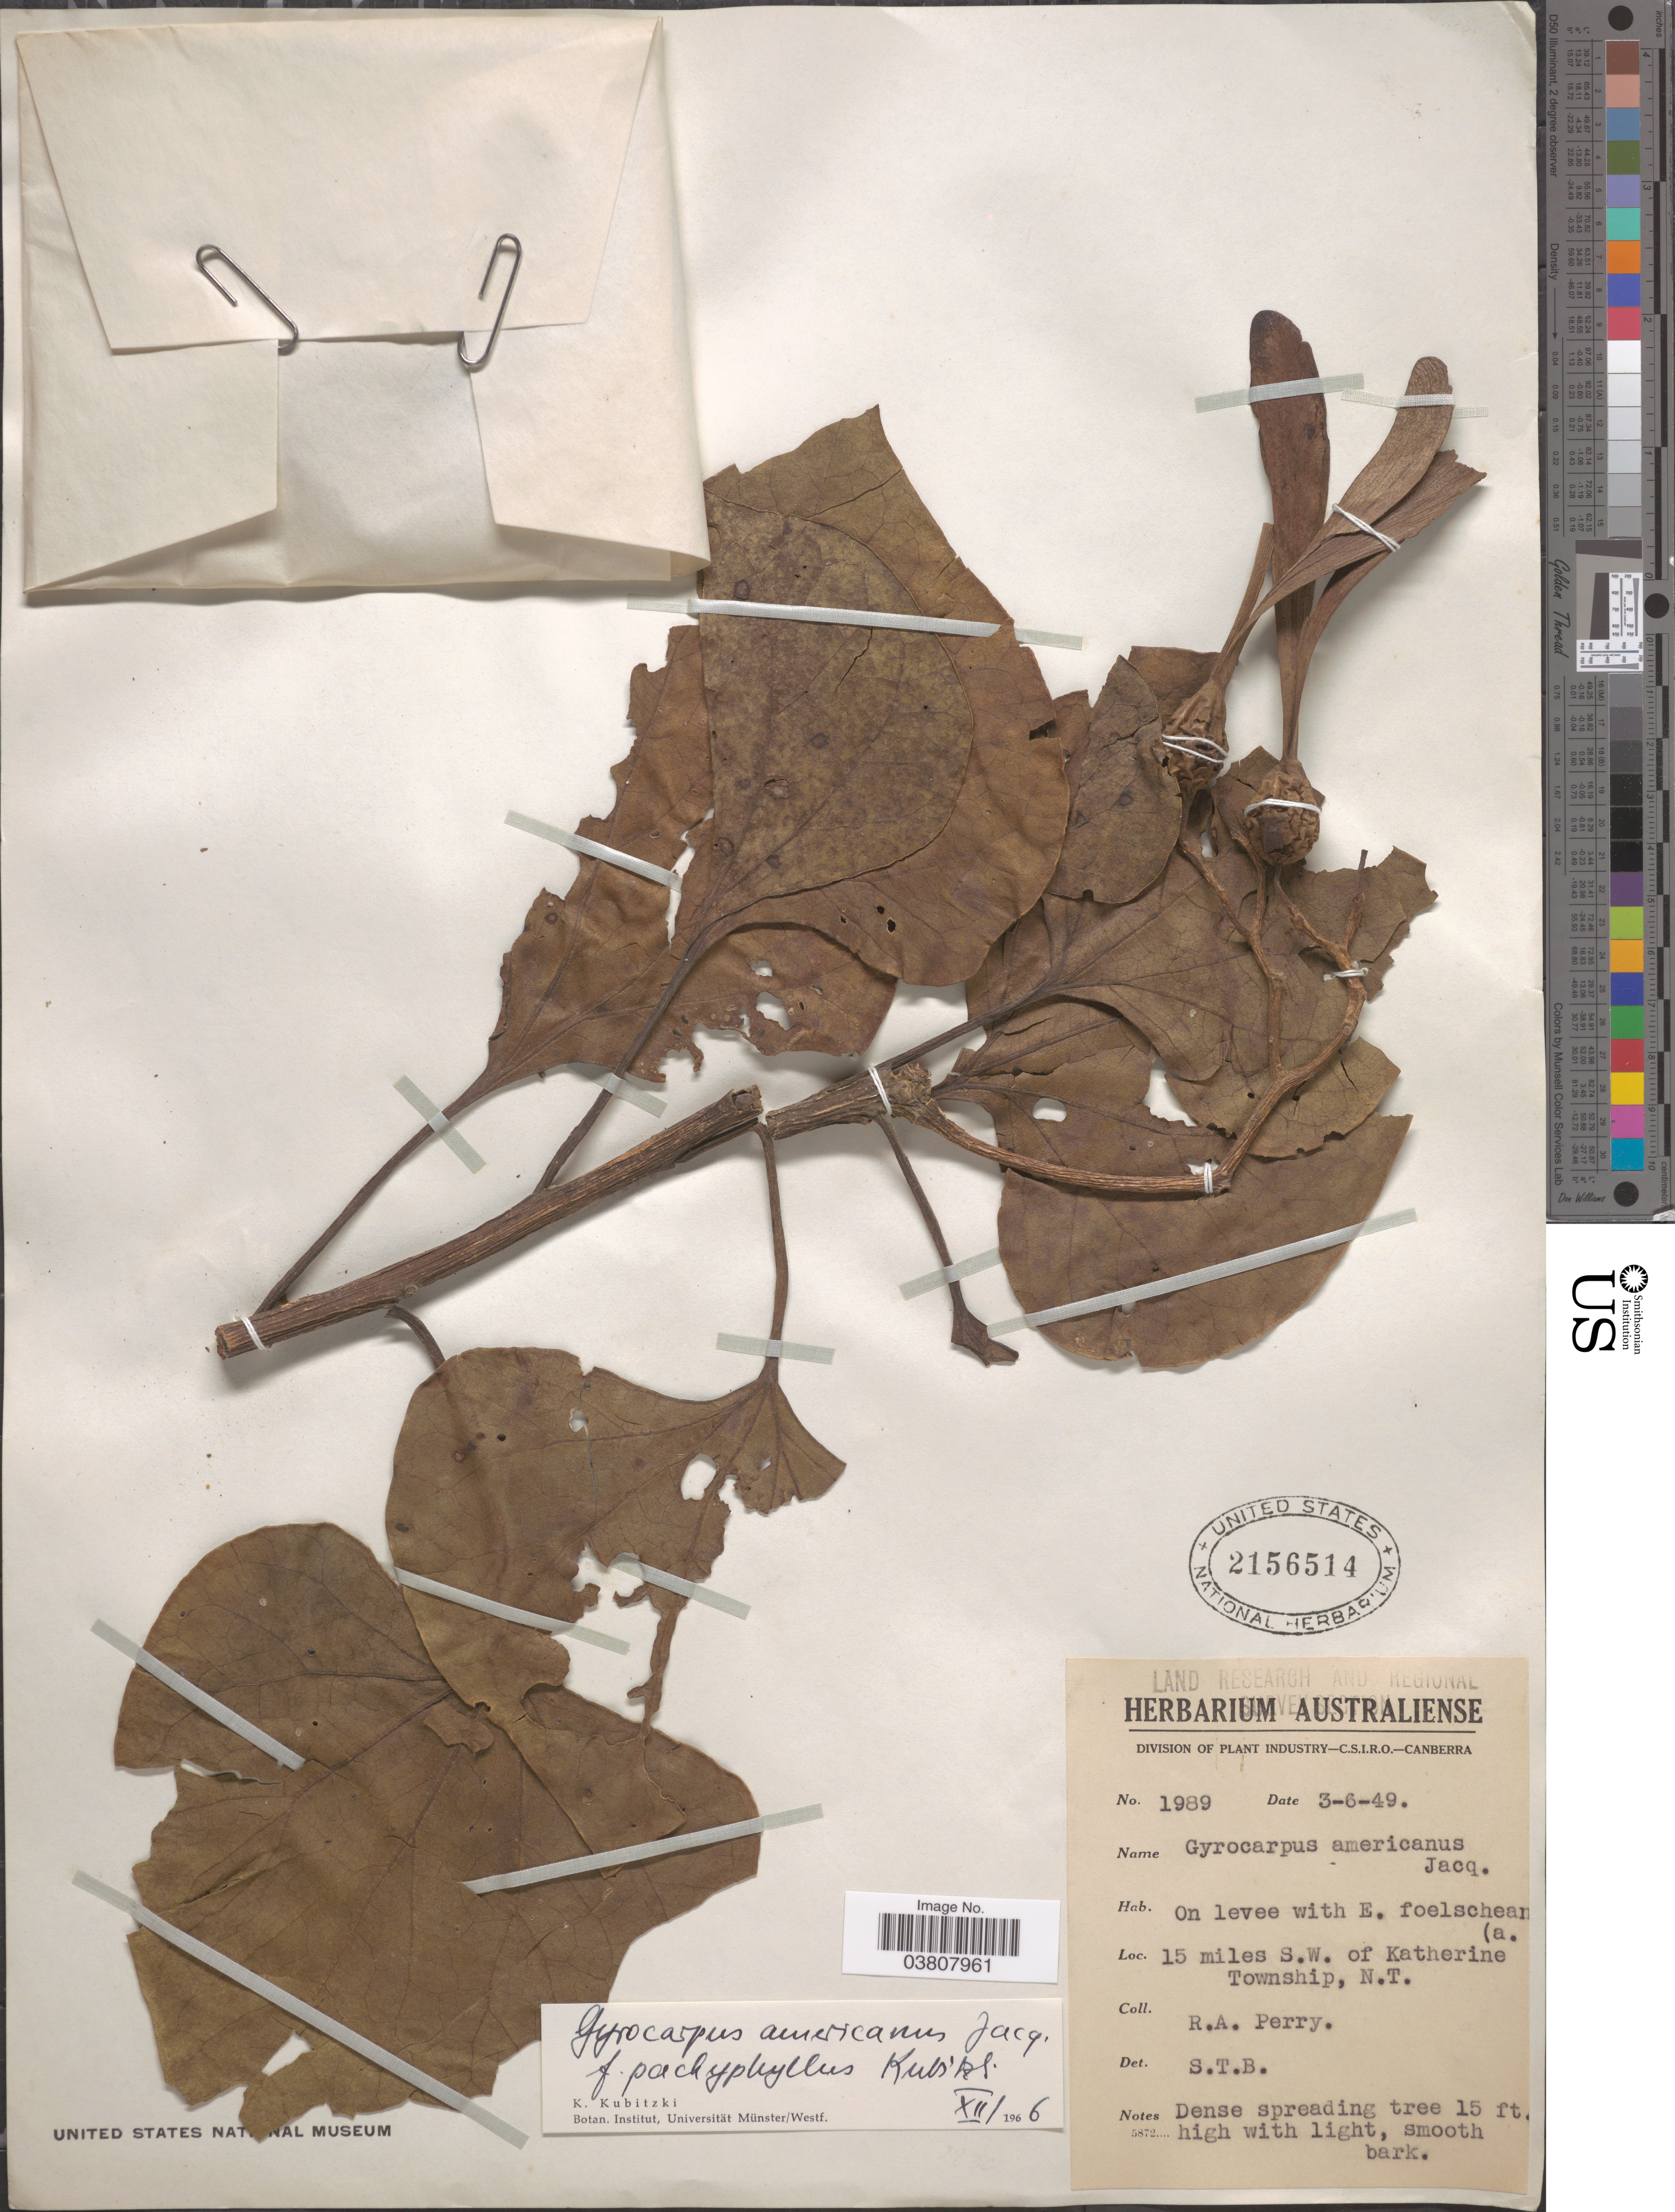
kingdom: Plantae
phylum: Tracheophyta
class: Magnoliopsida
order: Laurales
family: Hernandiaceae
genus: Gyrocarpus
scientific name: Gyrocarpus americanus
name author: Jacq.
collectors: Perry, R. A.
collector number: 1989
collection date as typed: Transcribed d/m/y: 3/6/49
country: Australia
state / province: Northern Territory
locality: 15 miles S.W. of Katherine Township.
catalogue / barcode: US 2156514